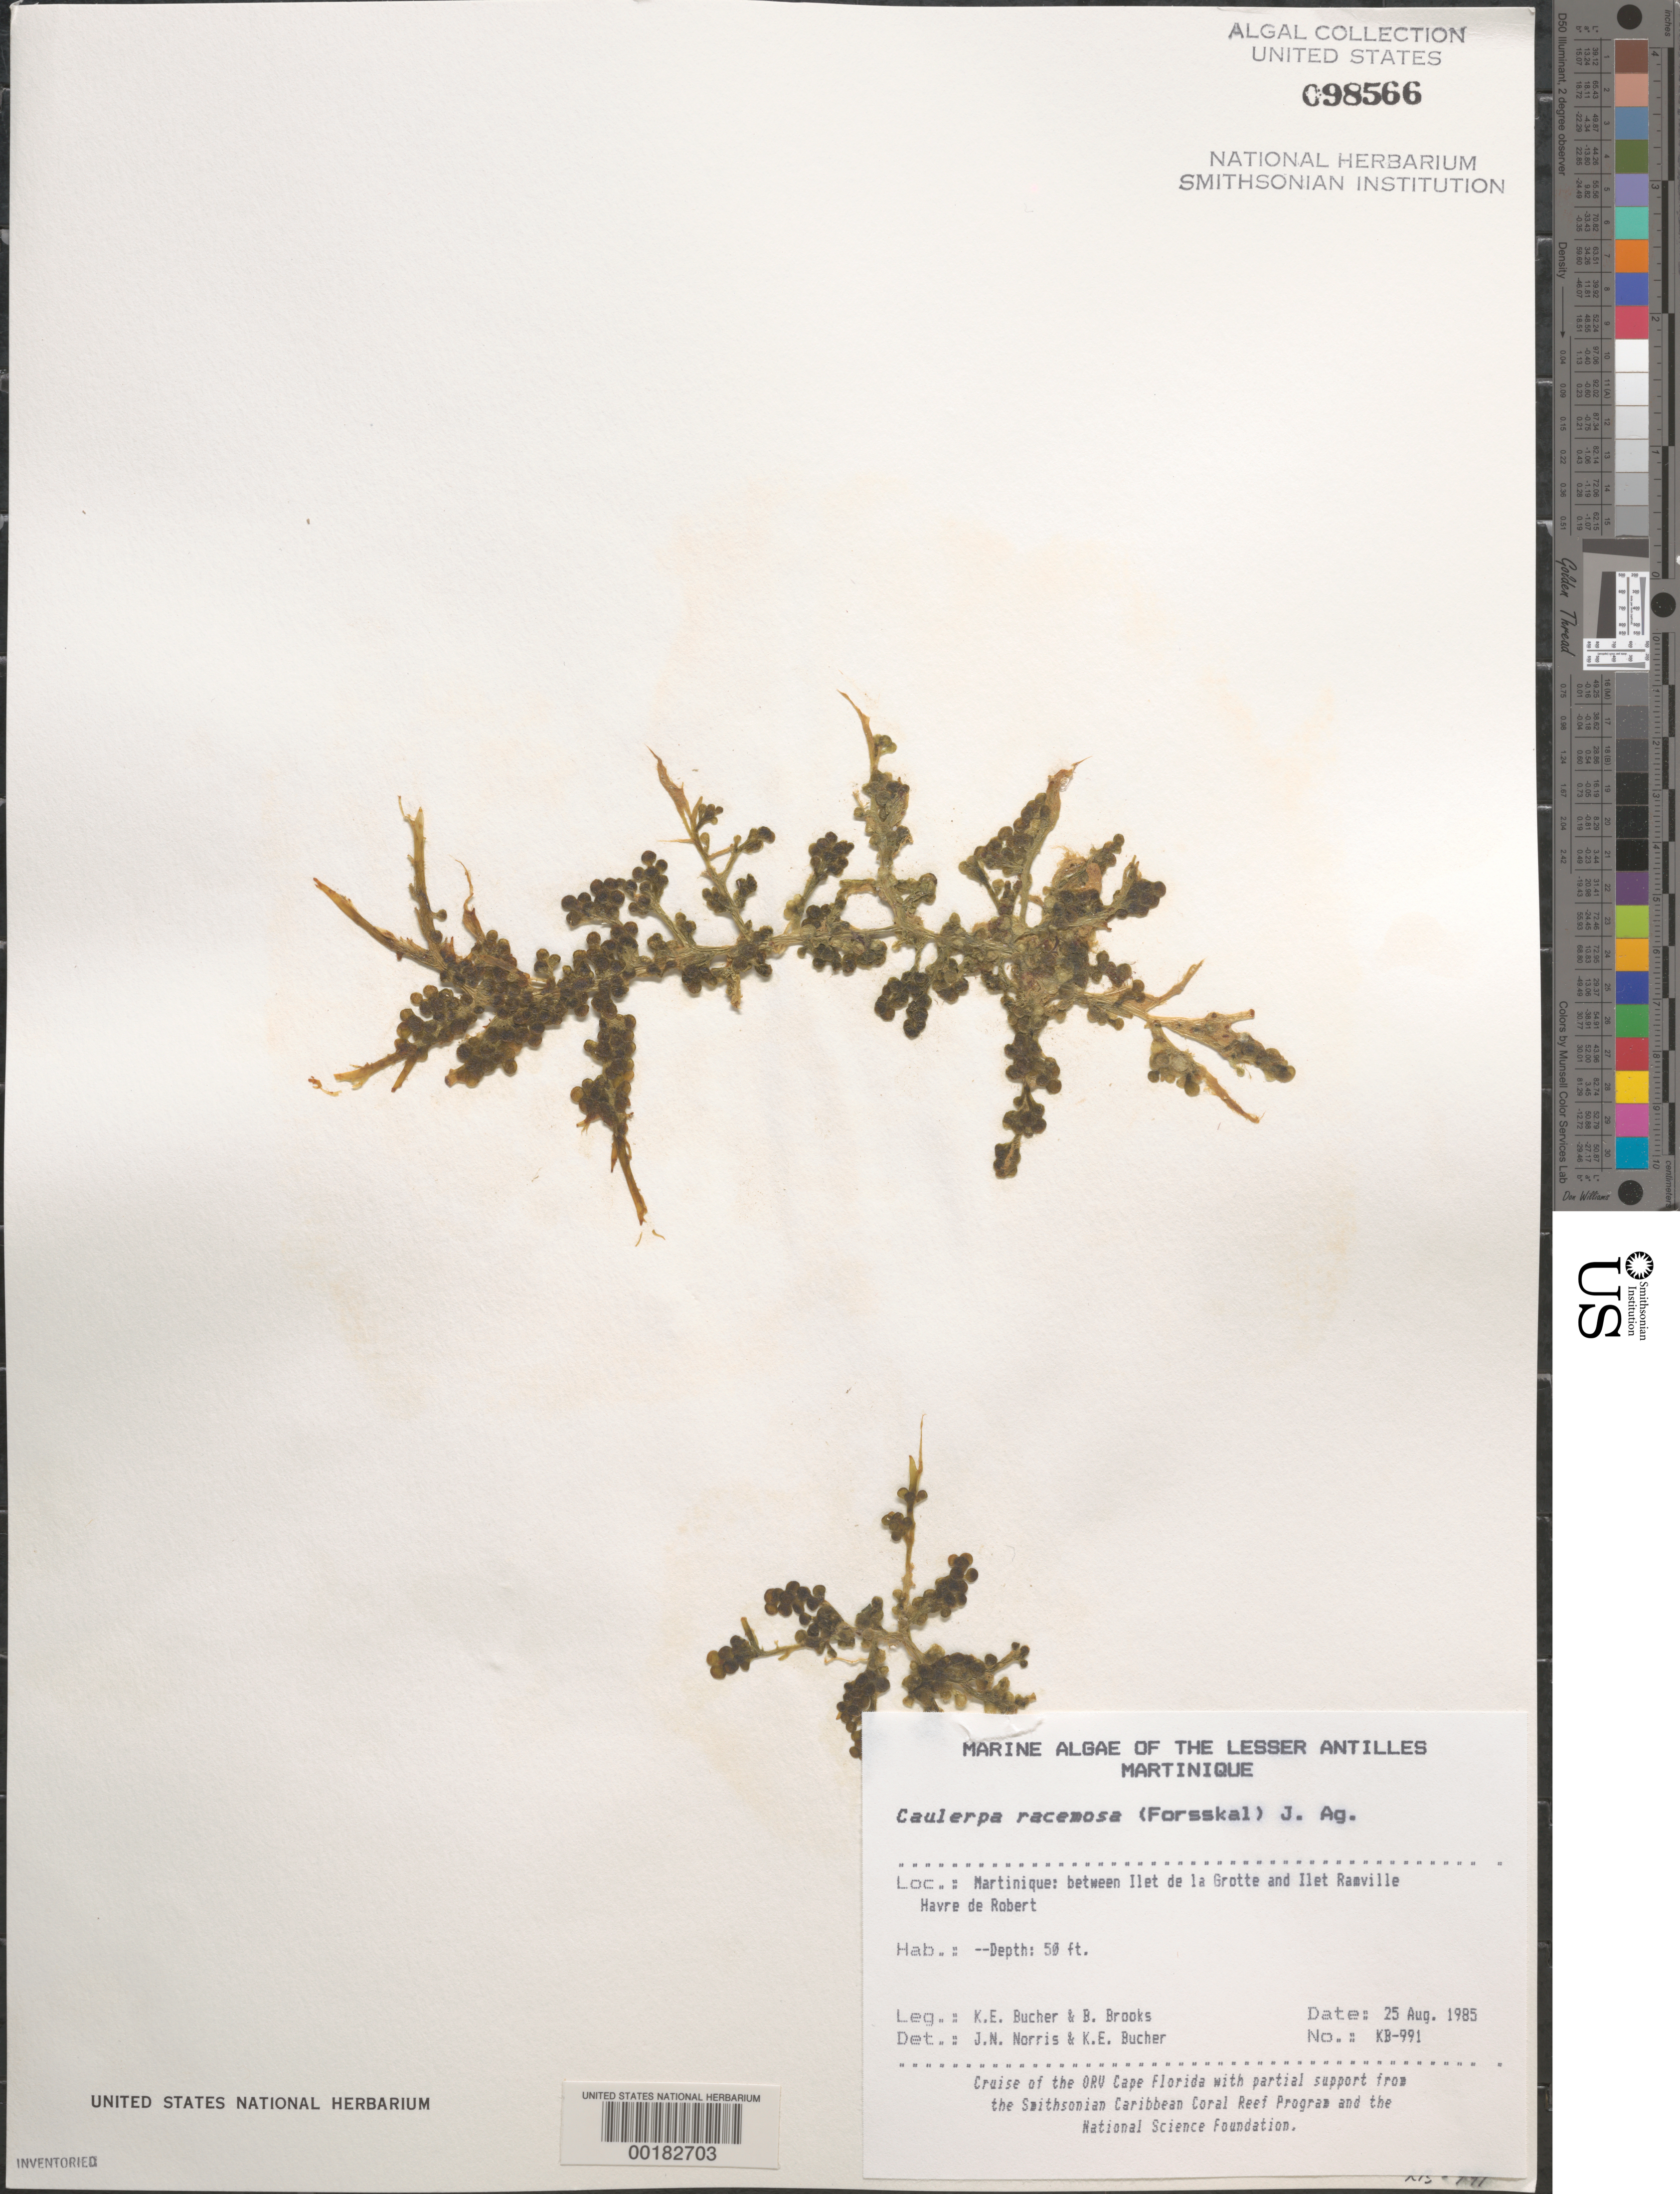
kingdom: Plantae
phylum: Chlorophyta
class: Ulvophyceae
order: Bryopsidales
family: Caulerpaceae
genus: Caulerpa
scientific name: Caulerpa racemosa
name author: (Forssk.) J. Agardh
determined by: Norris, J. N.; Bucher, K. E.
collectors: K. E. Bucher & B. Brooks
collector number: KB-991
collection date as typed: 25 Aug 1985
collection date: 1985-08-25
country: Martinique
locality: Between Ilet de la Grotte and Ilet de Ramville, Havre du Robert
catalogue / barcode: US 98566